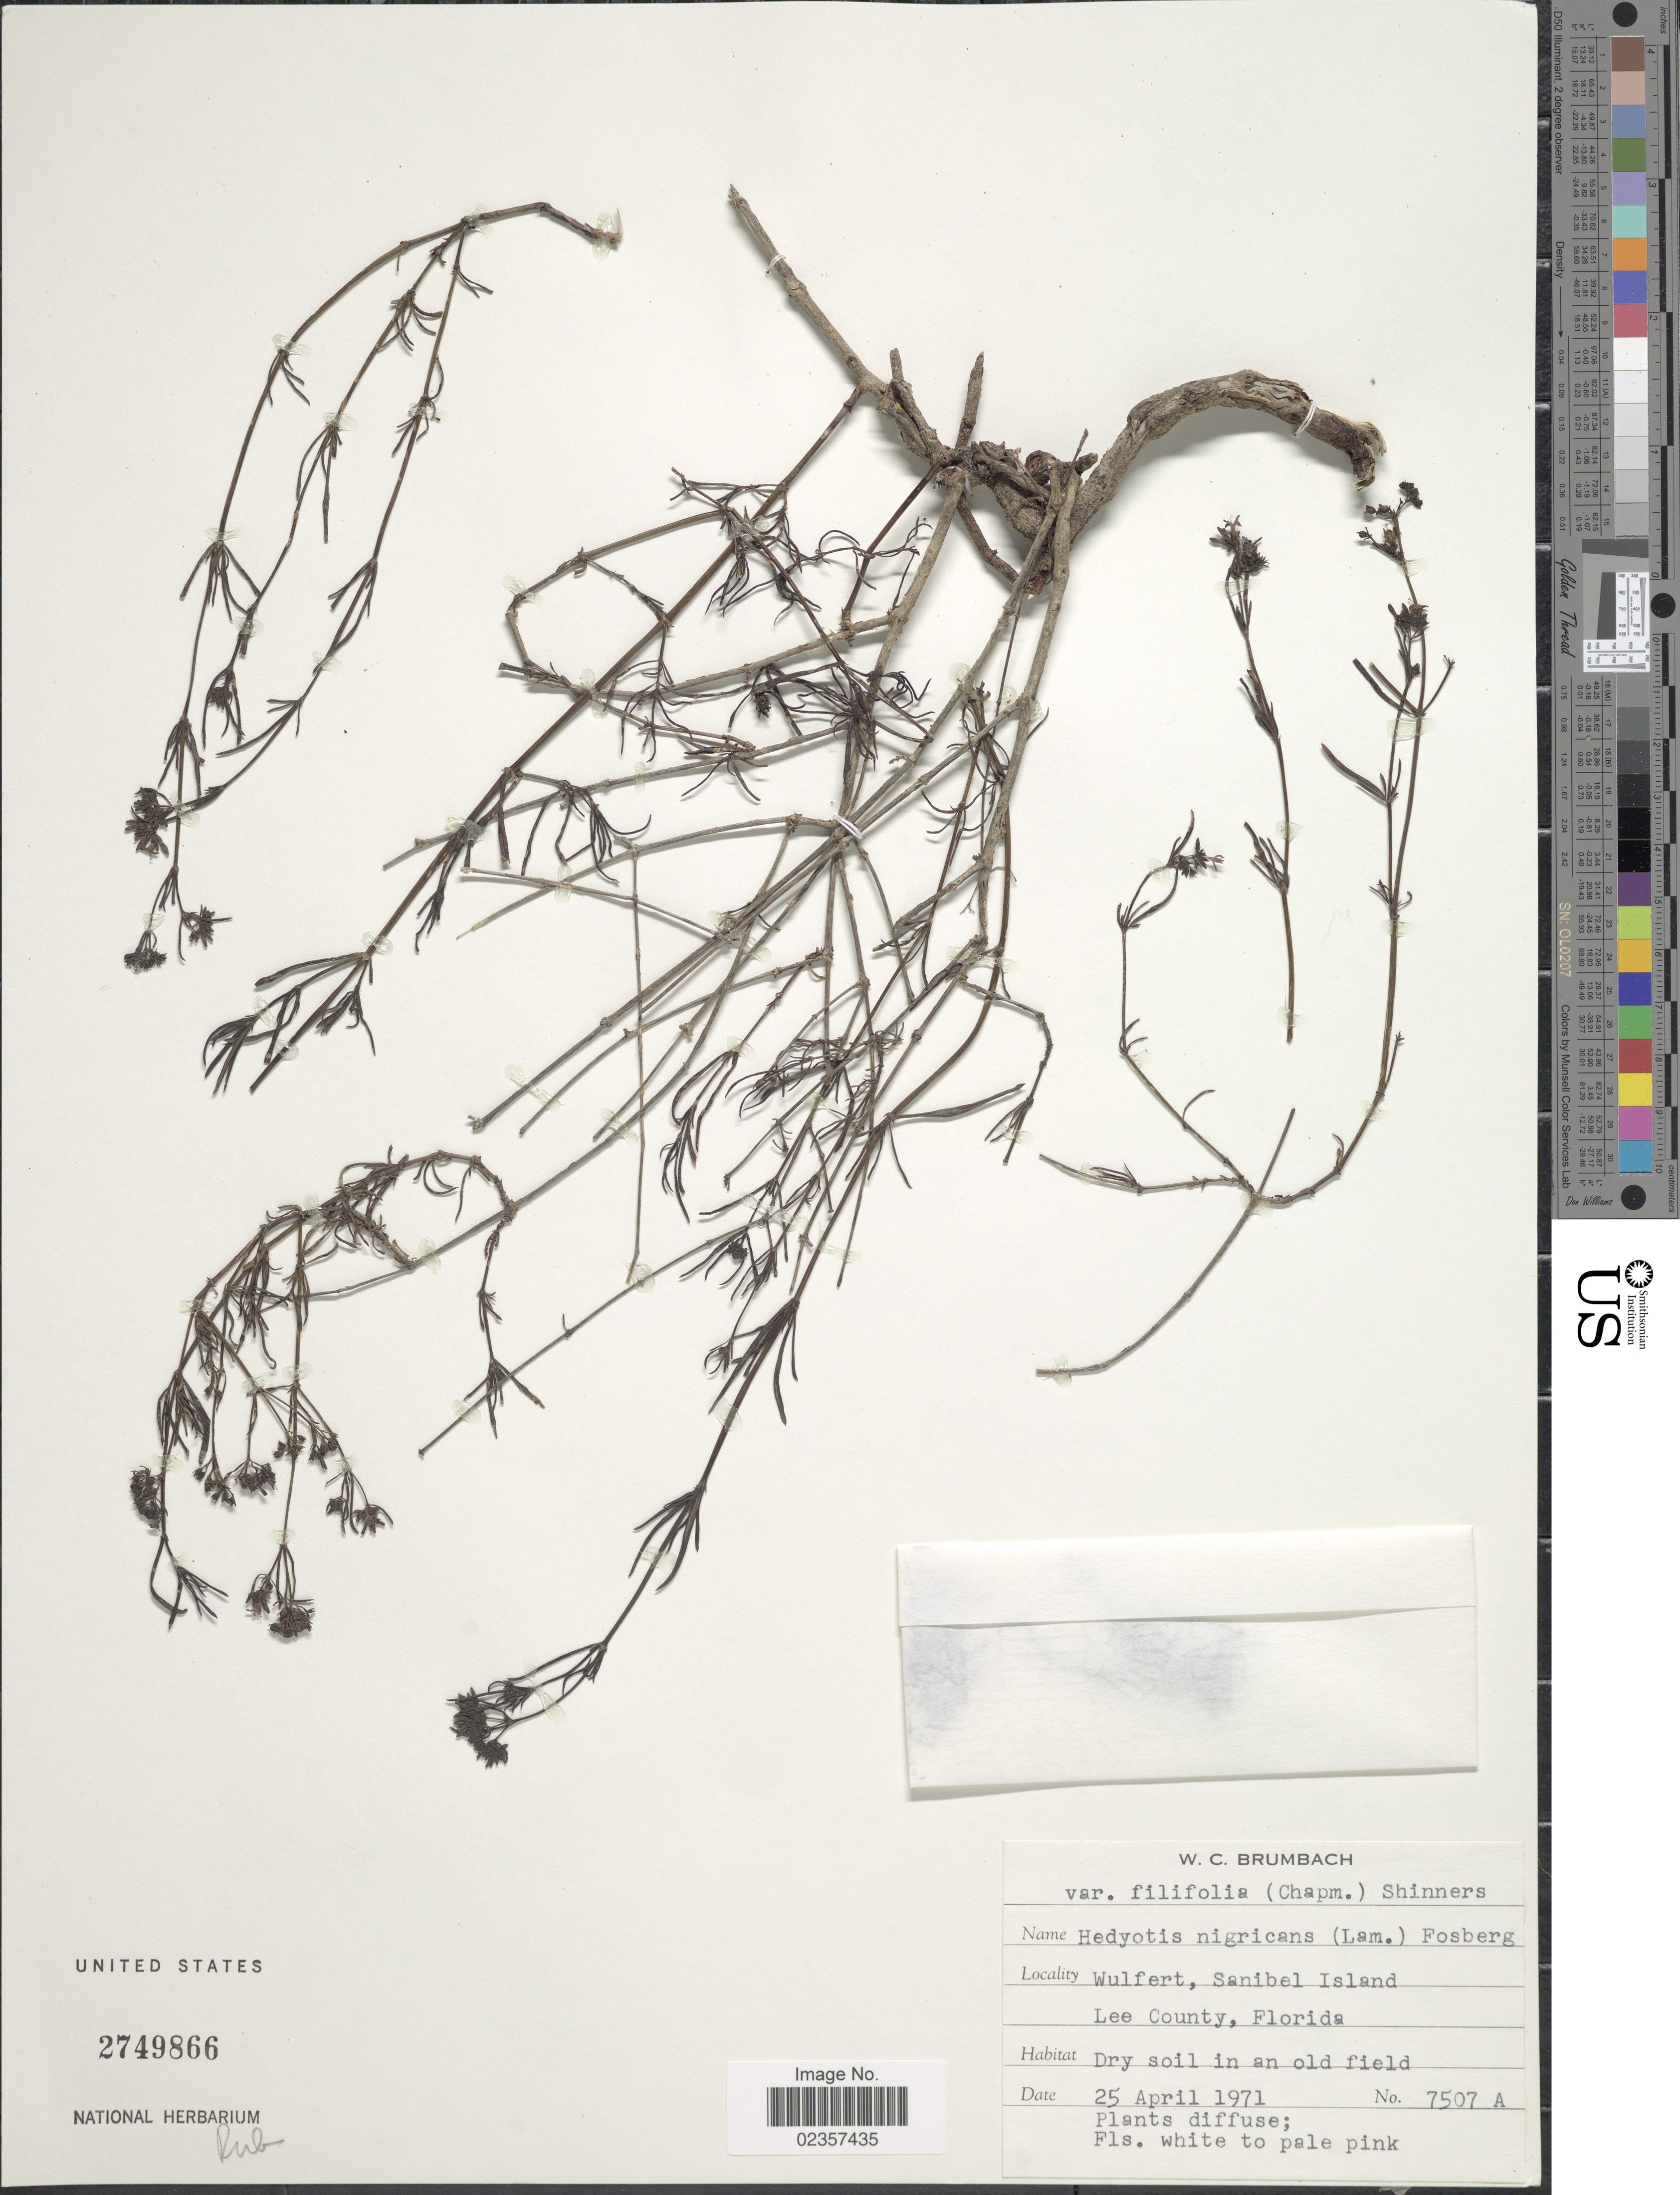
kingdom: Plantae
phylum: Tracheophyta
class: Magnoliopsida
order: Gentianales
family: Rubiaceae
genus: Houstonia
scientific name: Houstonia nigricans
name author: (Lam.) Fernald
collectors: W. C. Brumbach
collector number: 7507A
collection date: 1971-04-25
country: United States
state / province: Florida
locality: Wulfert, Sanibel Island. Lee County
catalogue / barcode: US 2749866